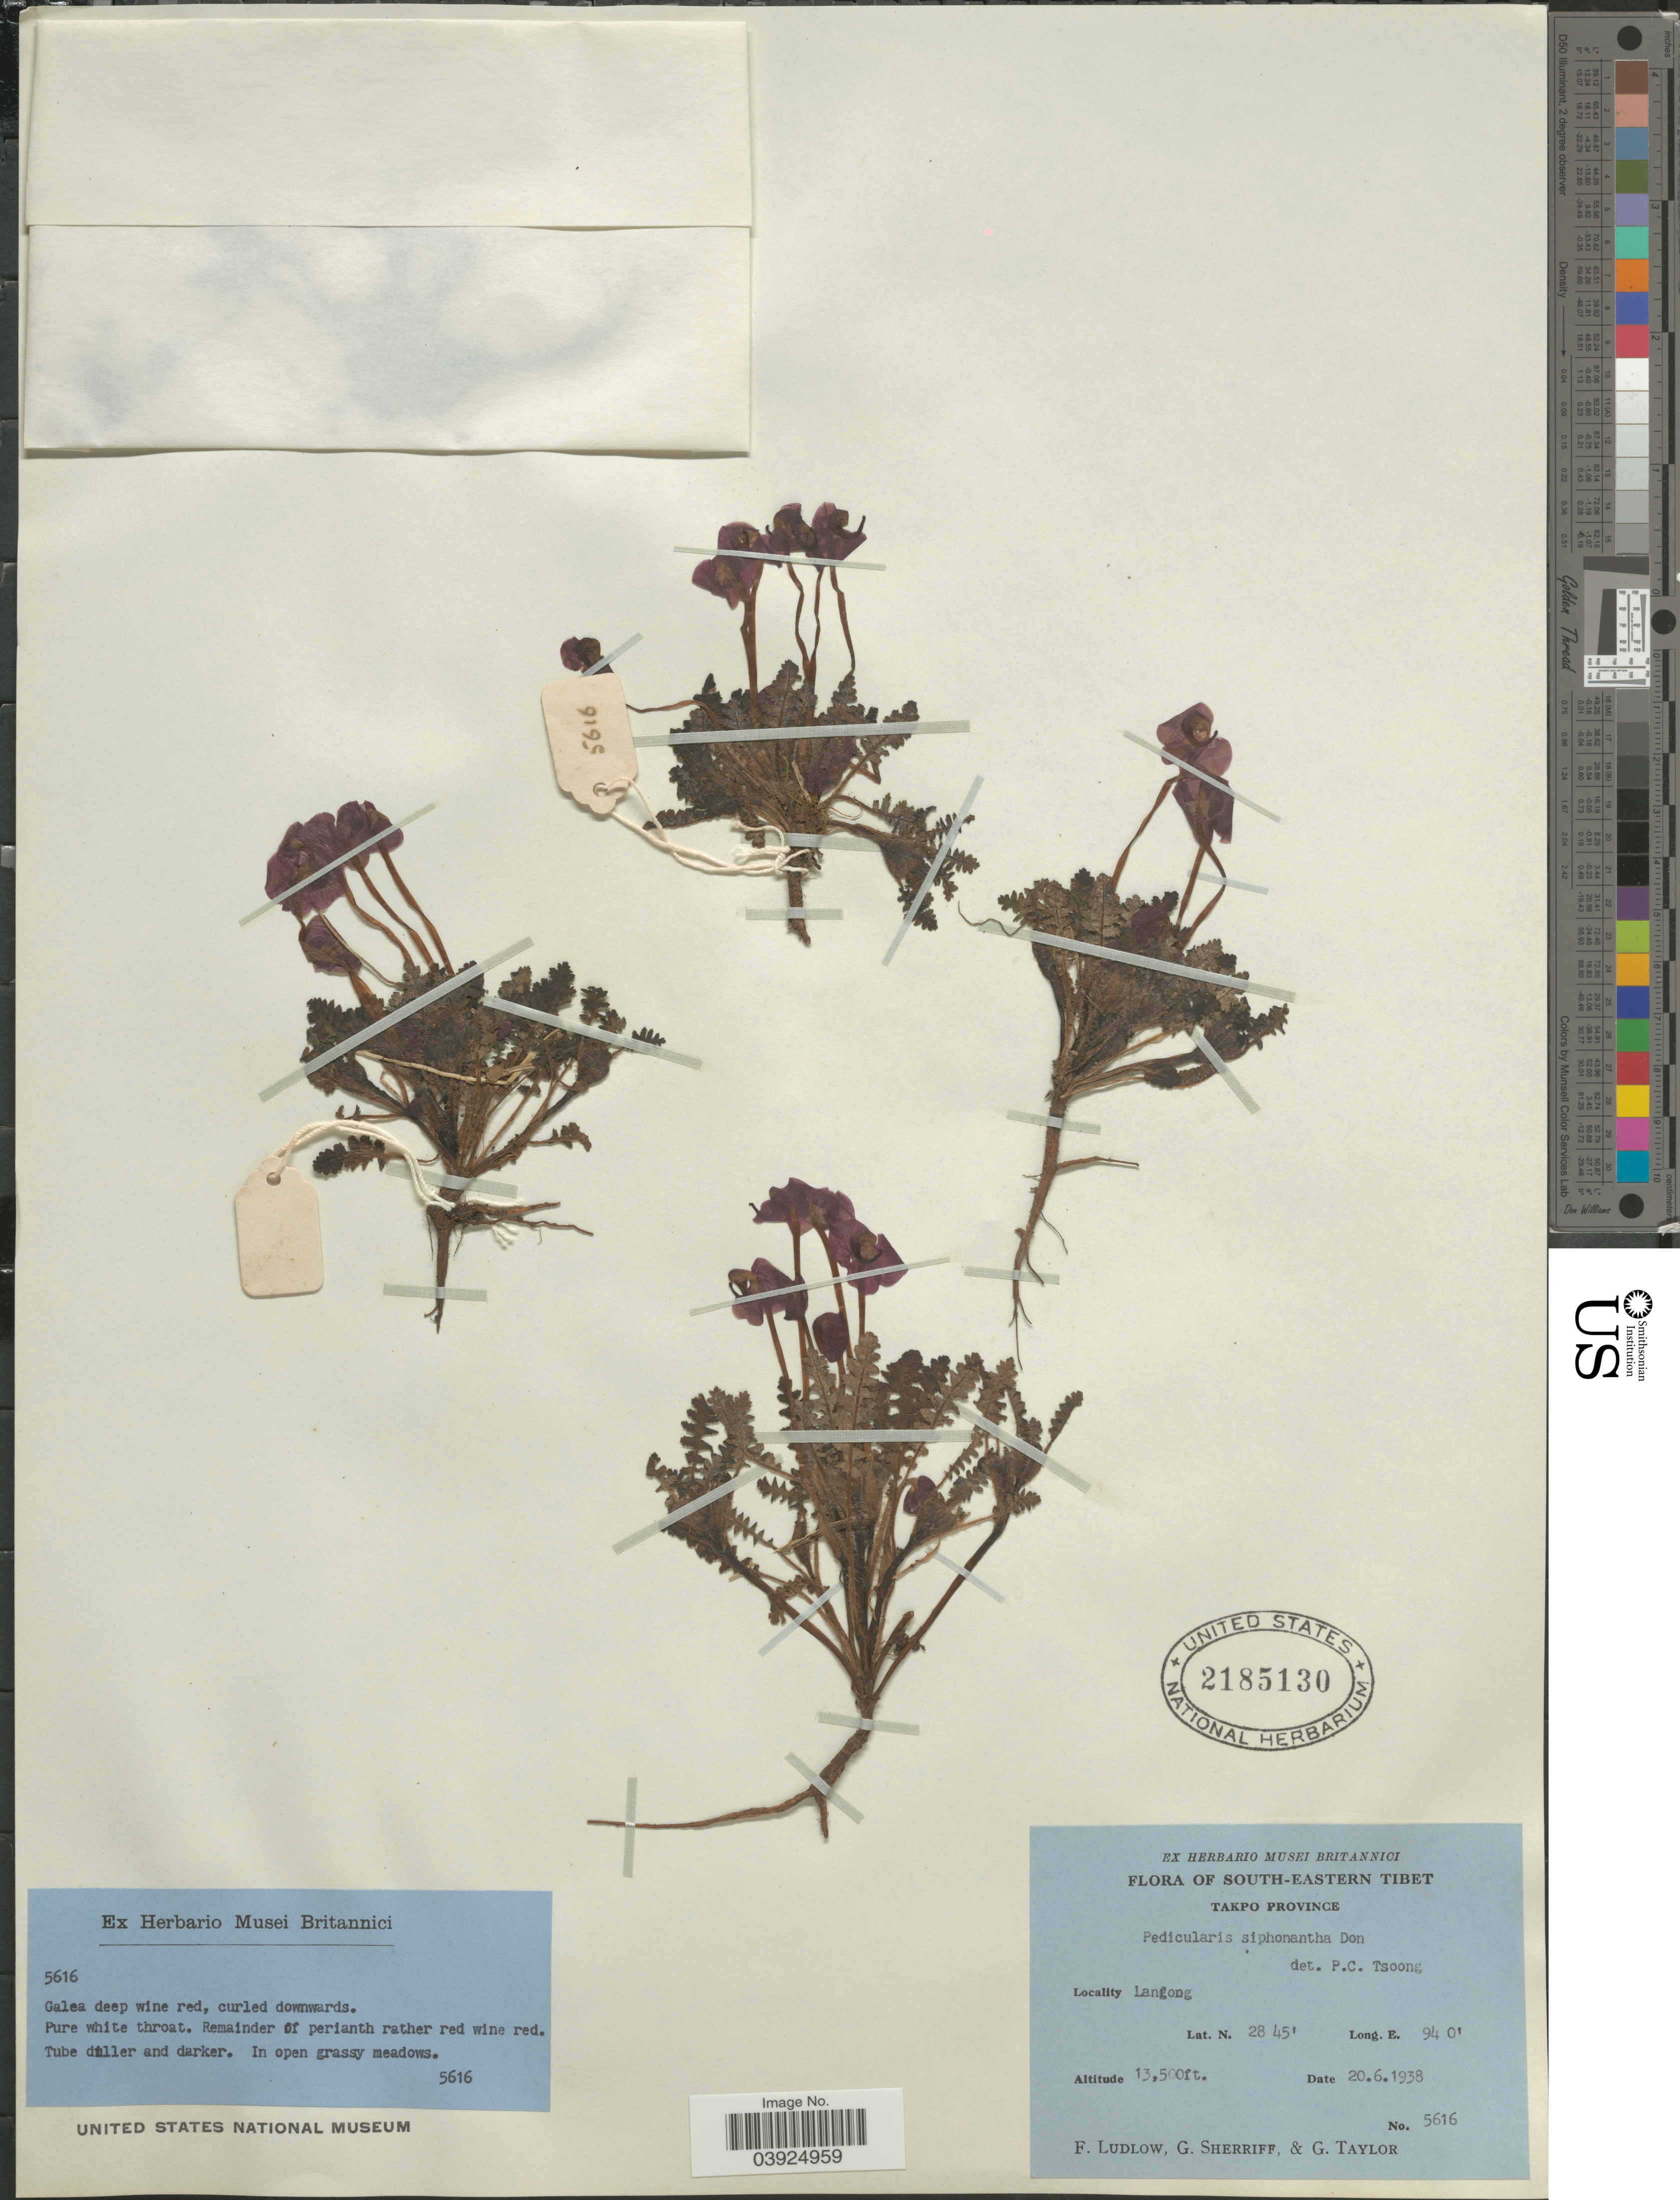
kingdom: Plantae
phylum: Tracheophyta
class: Magnoliopsida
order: Lamiales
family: Orobanchaceae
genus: Pedicularis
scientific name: Pedicularis siphonantha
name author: D. Don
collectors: F. Ludlow, G. Sherriff & G. Taylor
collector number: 5616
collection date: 1938-06-20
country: China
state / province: Xizang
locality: South-Eastern Tibet. Takpo Province. Langong.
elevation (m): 4115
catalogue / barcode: US 2185130